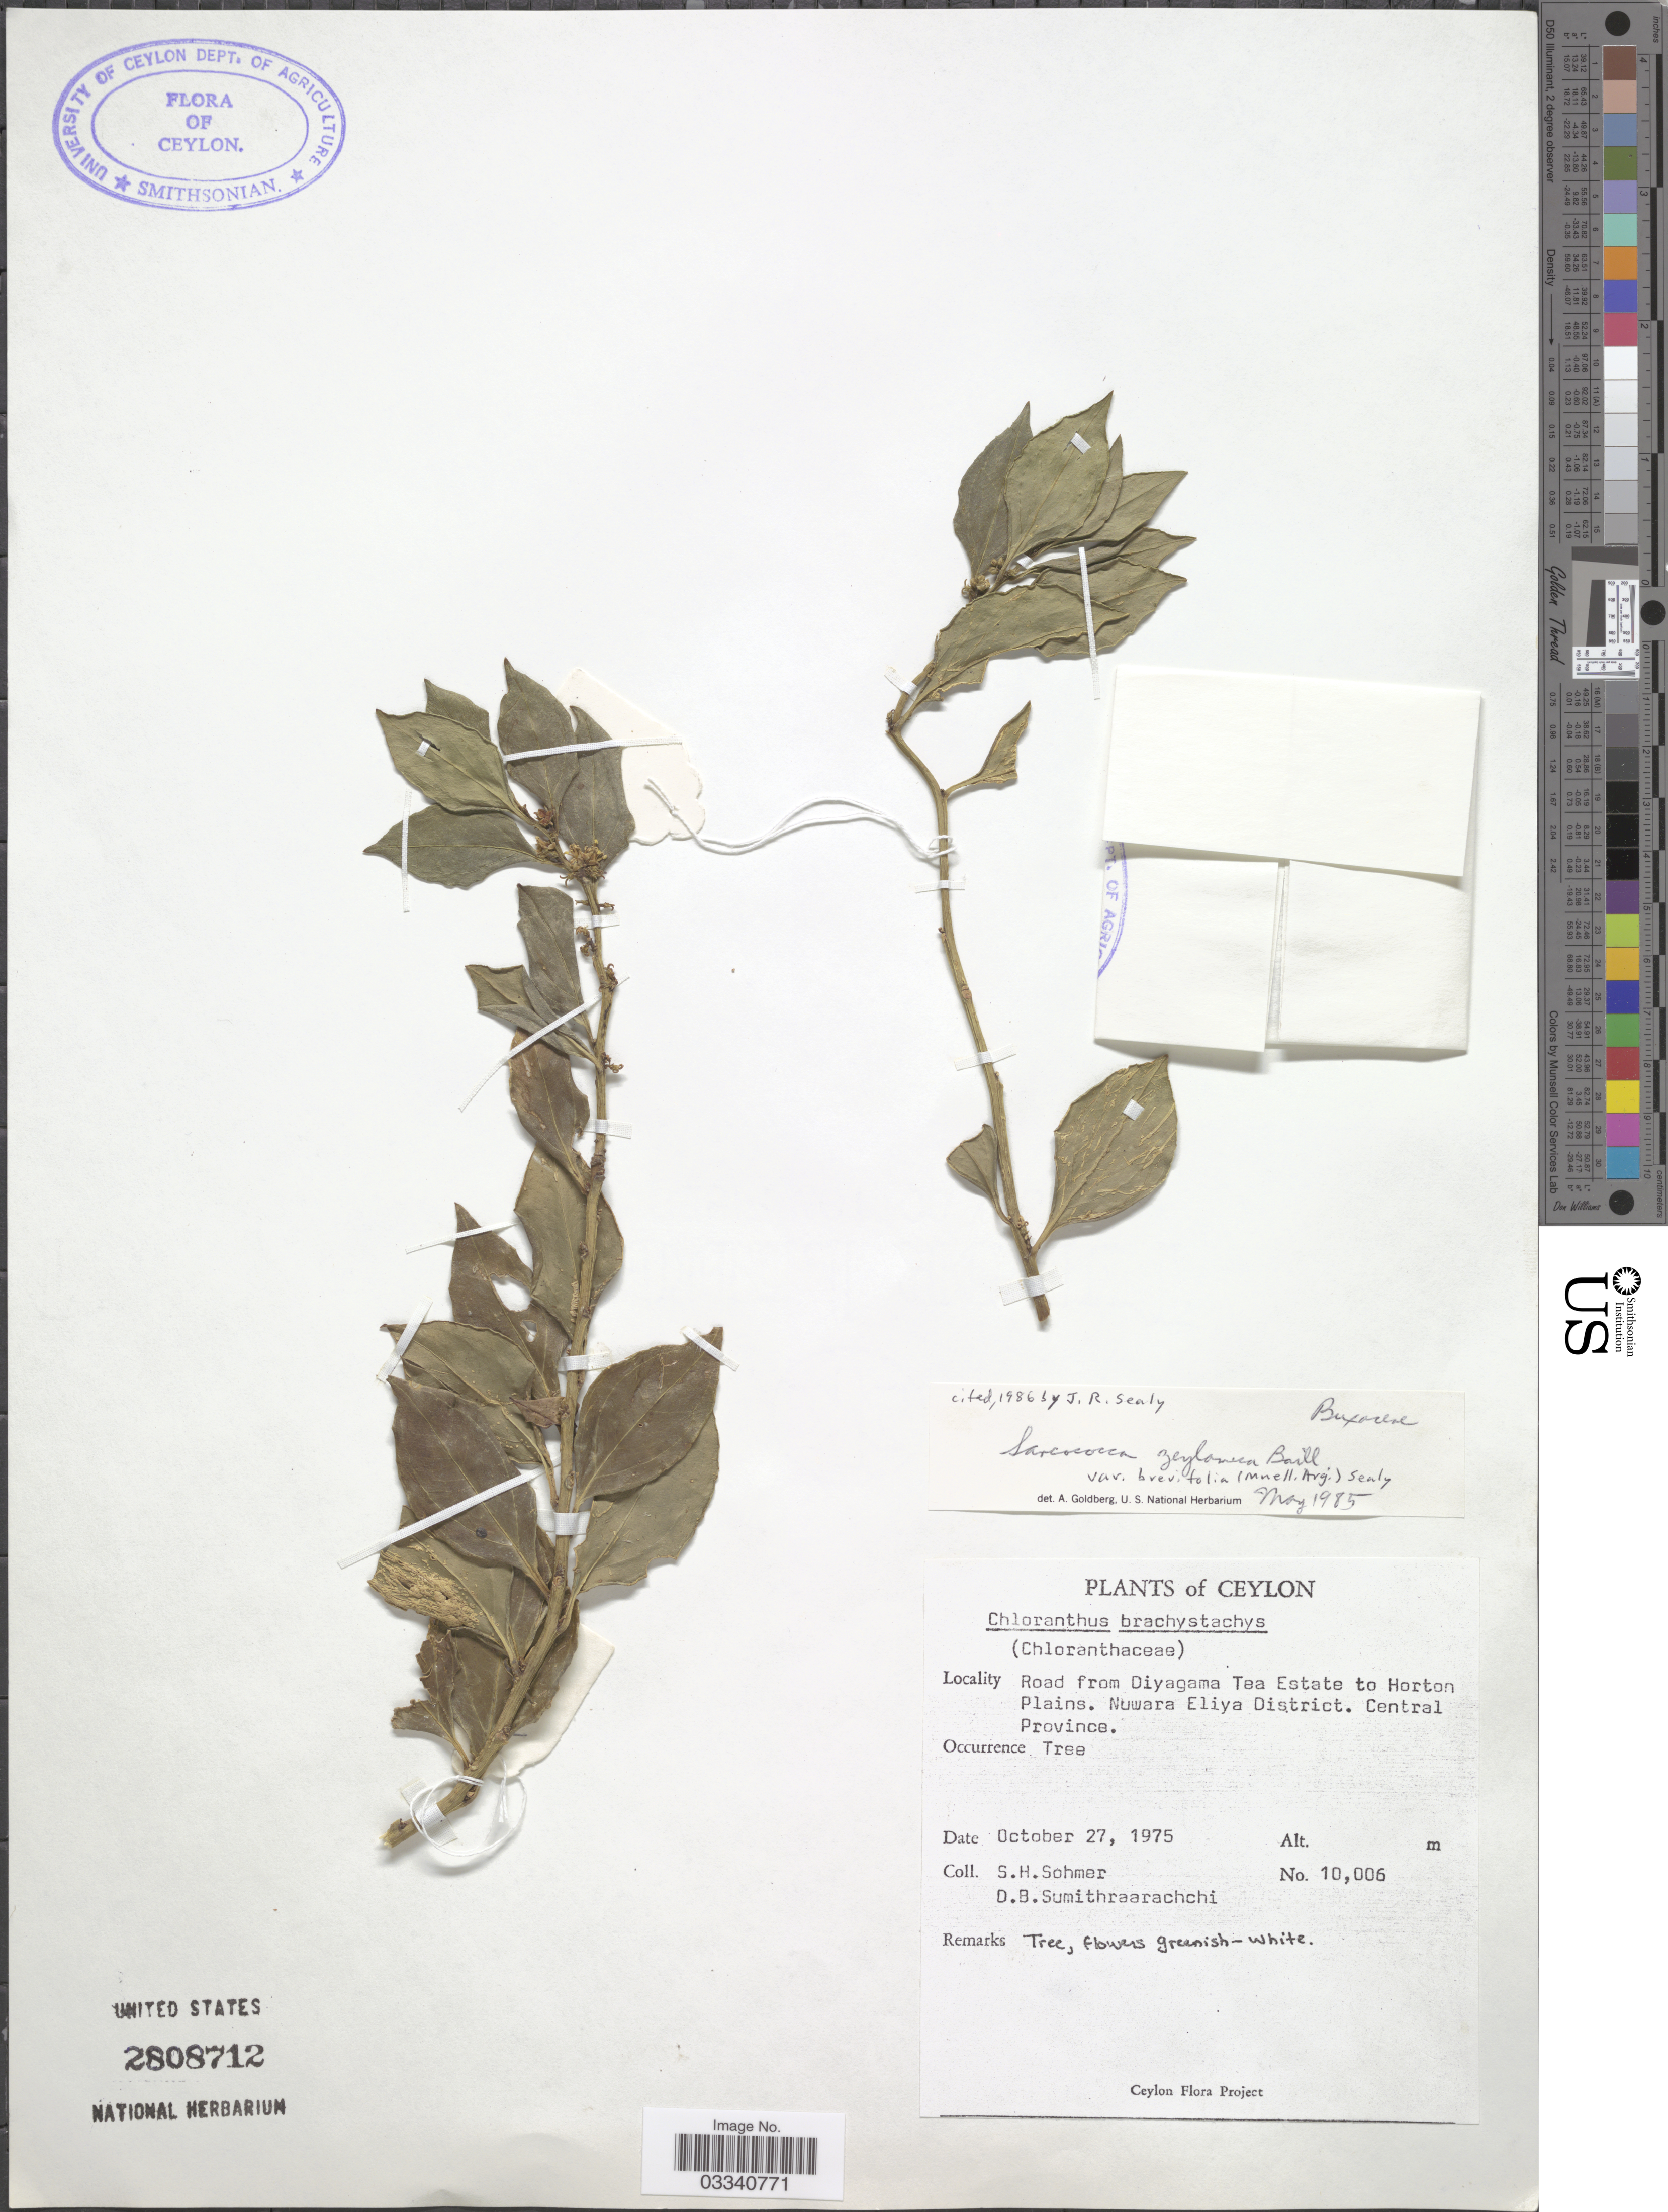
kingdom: Plantae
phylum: Tracheophyta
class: Magnoliopsida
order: Buxales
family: Buxaceae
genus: Sarcococca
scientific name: Sarcococca zeylanica var. zeylanica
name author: Baill.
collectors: S. H. Sohmer & D. B. Sumithraarachchi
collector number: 10006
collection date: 1975-10-27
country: Sri Lanka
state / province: Central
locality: Ceylon. Road from Diyagama Tea Estate to Horton Plains. Nuwara Eliya District.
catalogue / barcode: US 2808712